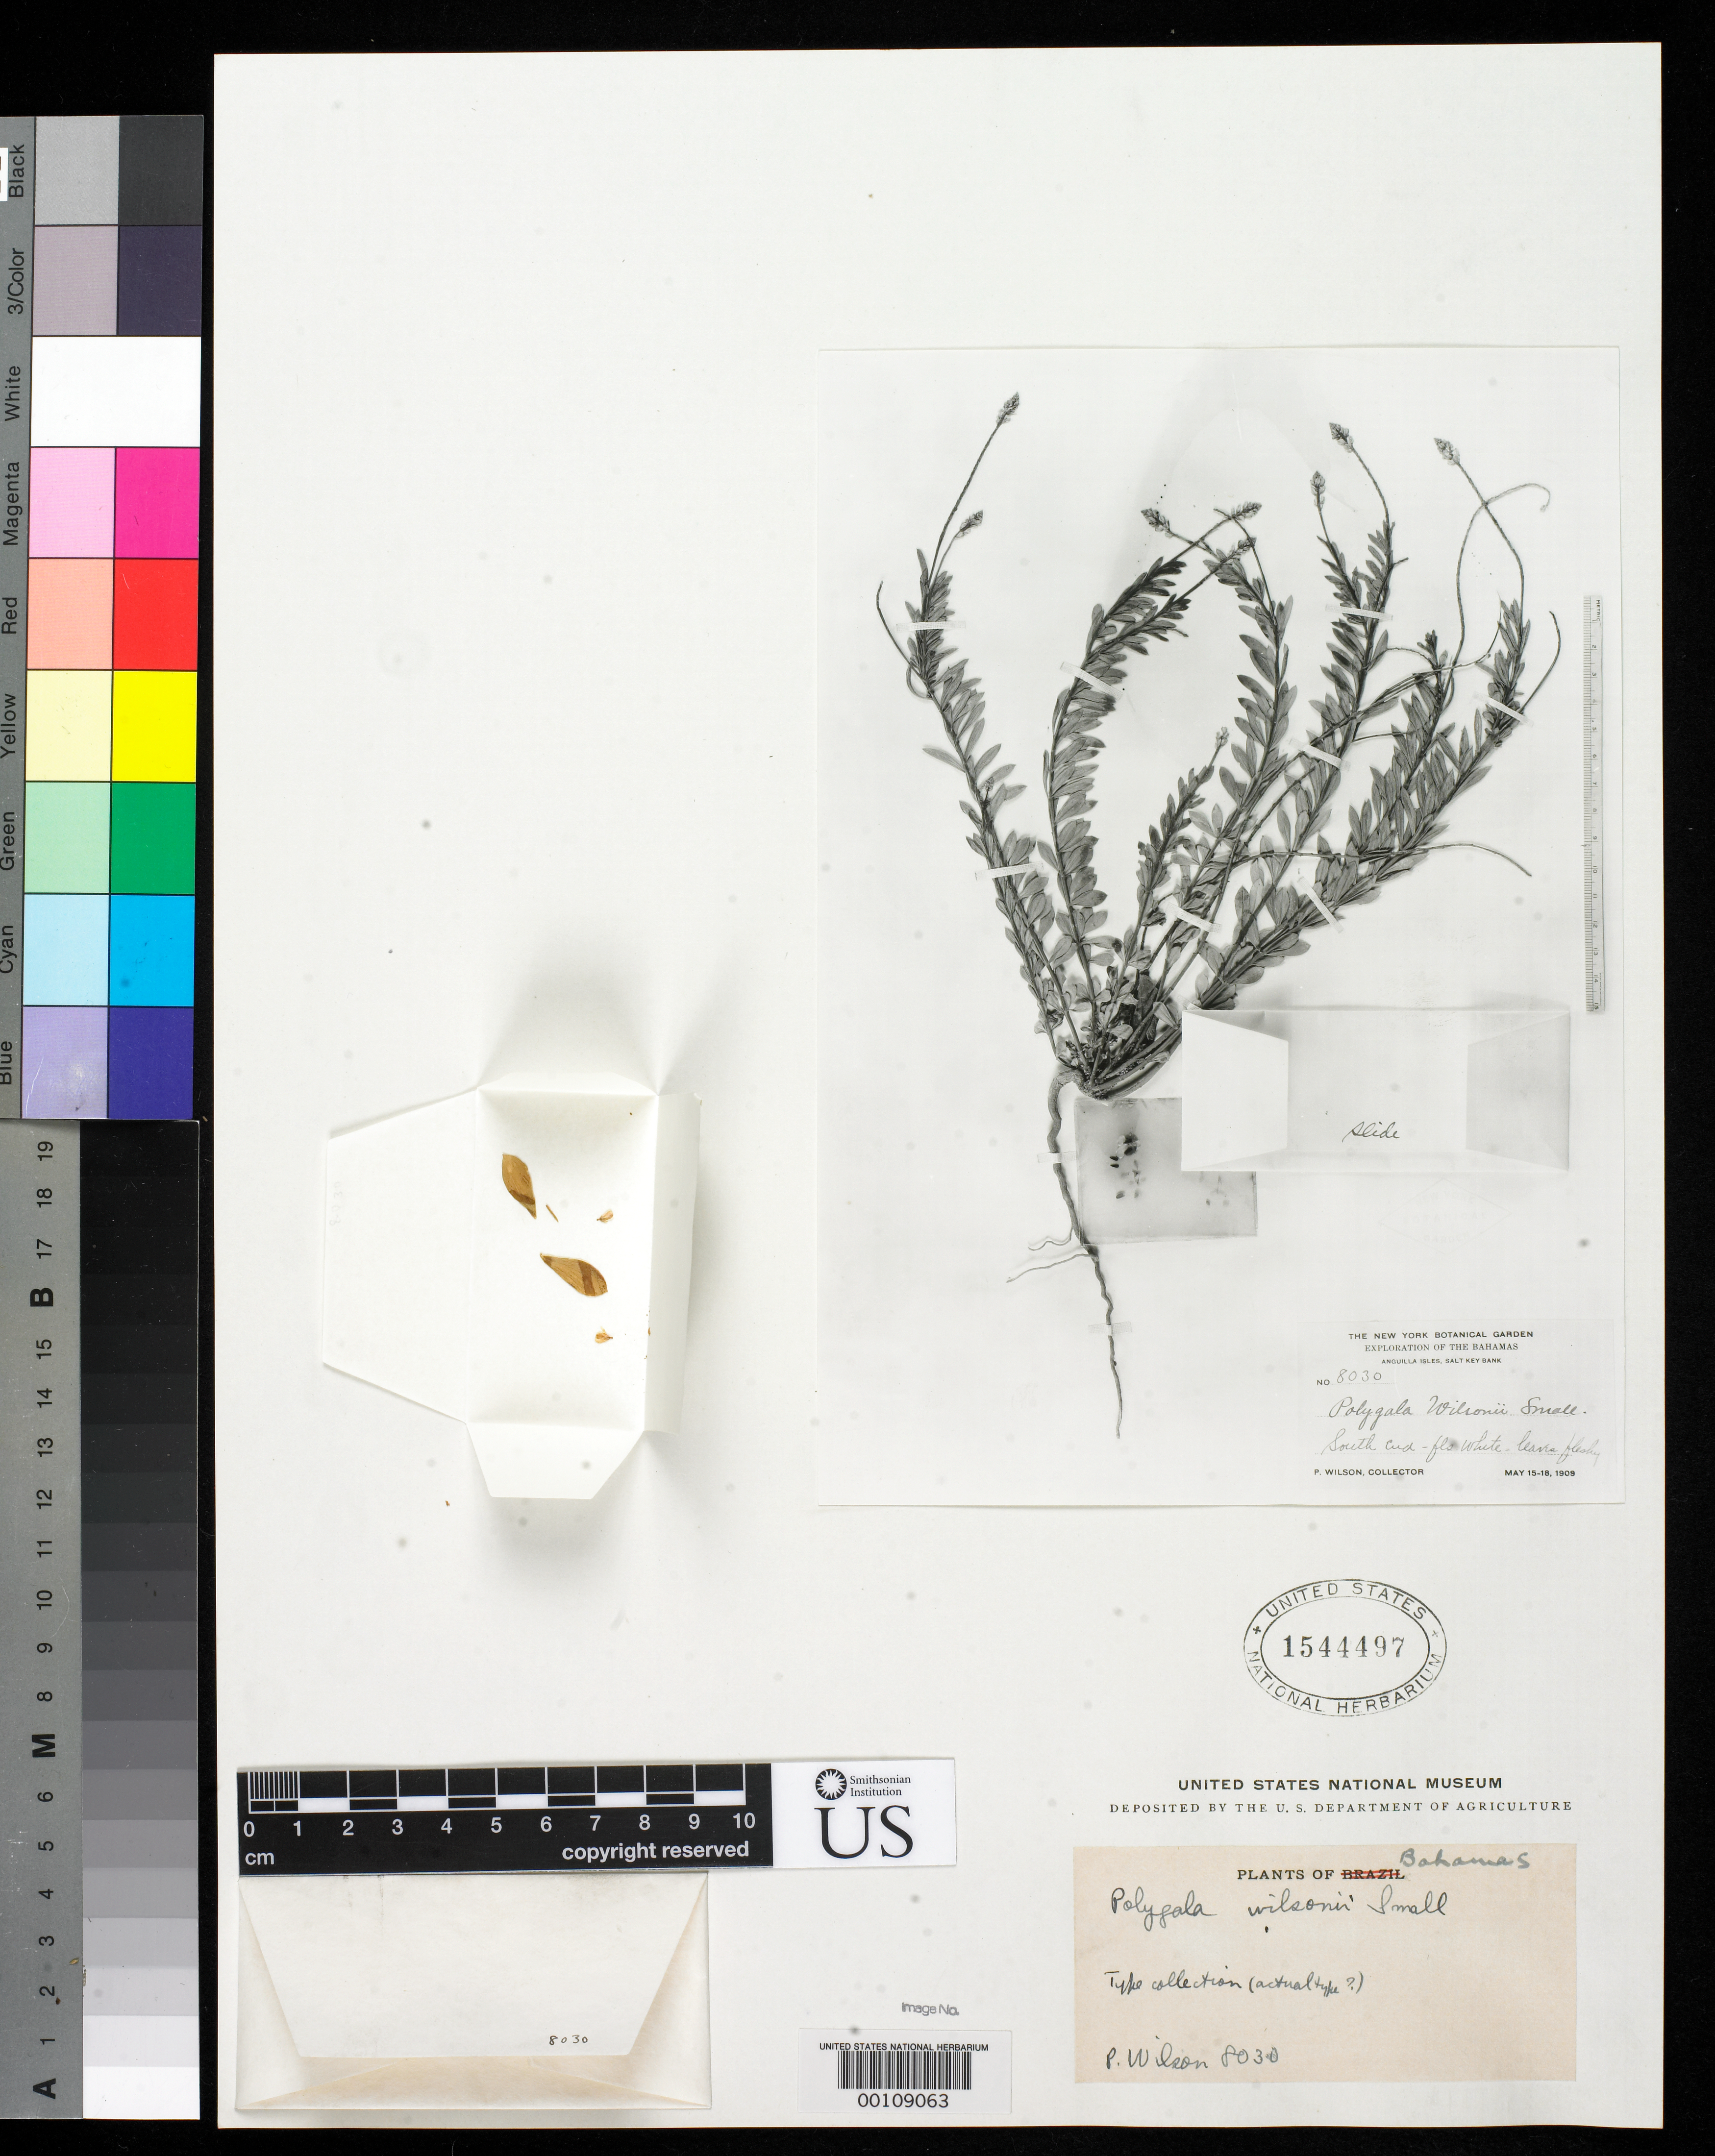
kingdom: Plantae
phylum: Tracheophyta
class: Magnoliopsida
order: Fabales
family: Polygalaceae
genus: Polygala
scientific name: Polygala wilsoni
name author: Small in Britton & Millsp.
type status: Isotype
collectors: P. Wilson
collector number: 8030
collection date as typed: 15 May 1908 to 18 May 1908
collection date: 1908-05-15/1908-05-18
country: Bahamas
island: Anguilla Isles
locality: Salt Key Bank.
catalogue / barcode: US 1544497